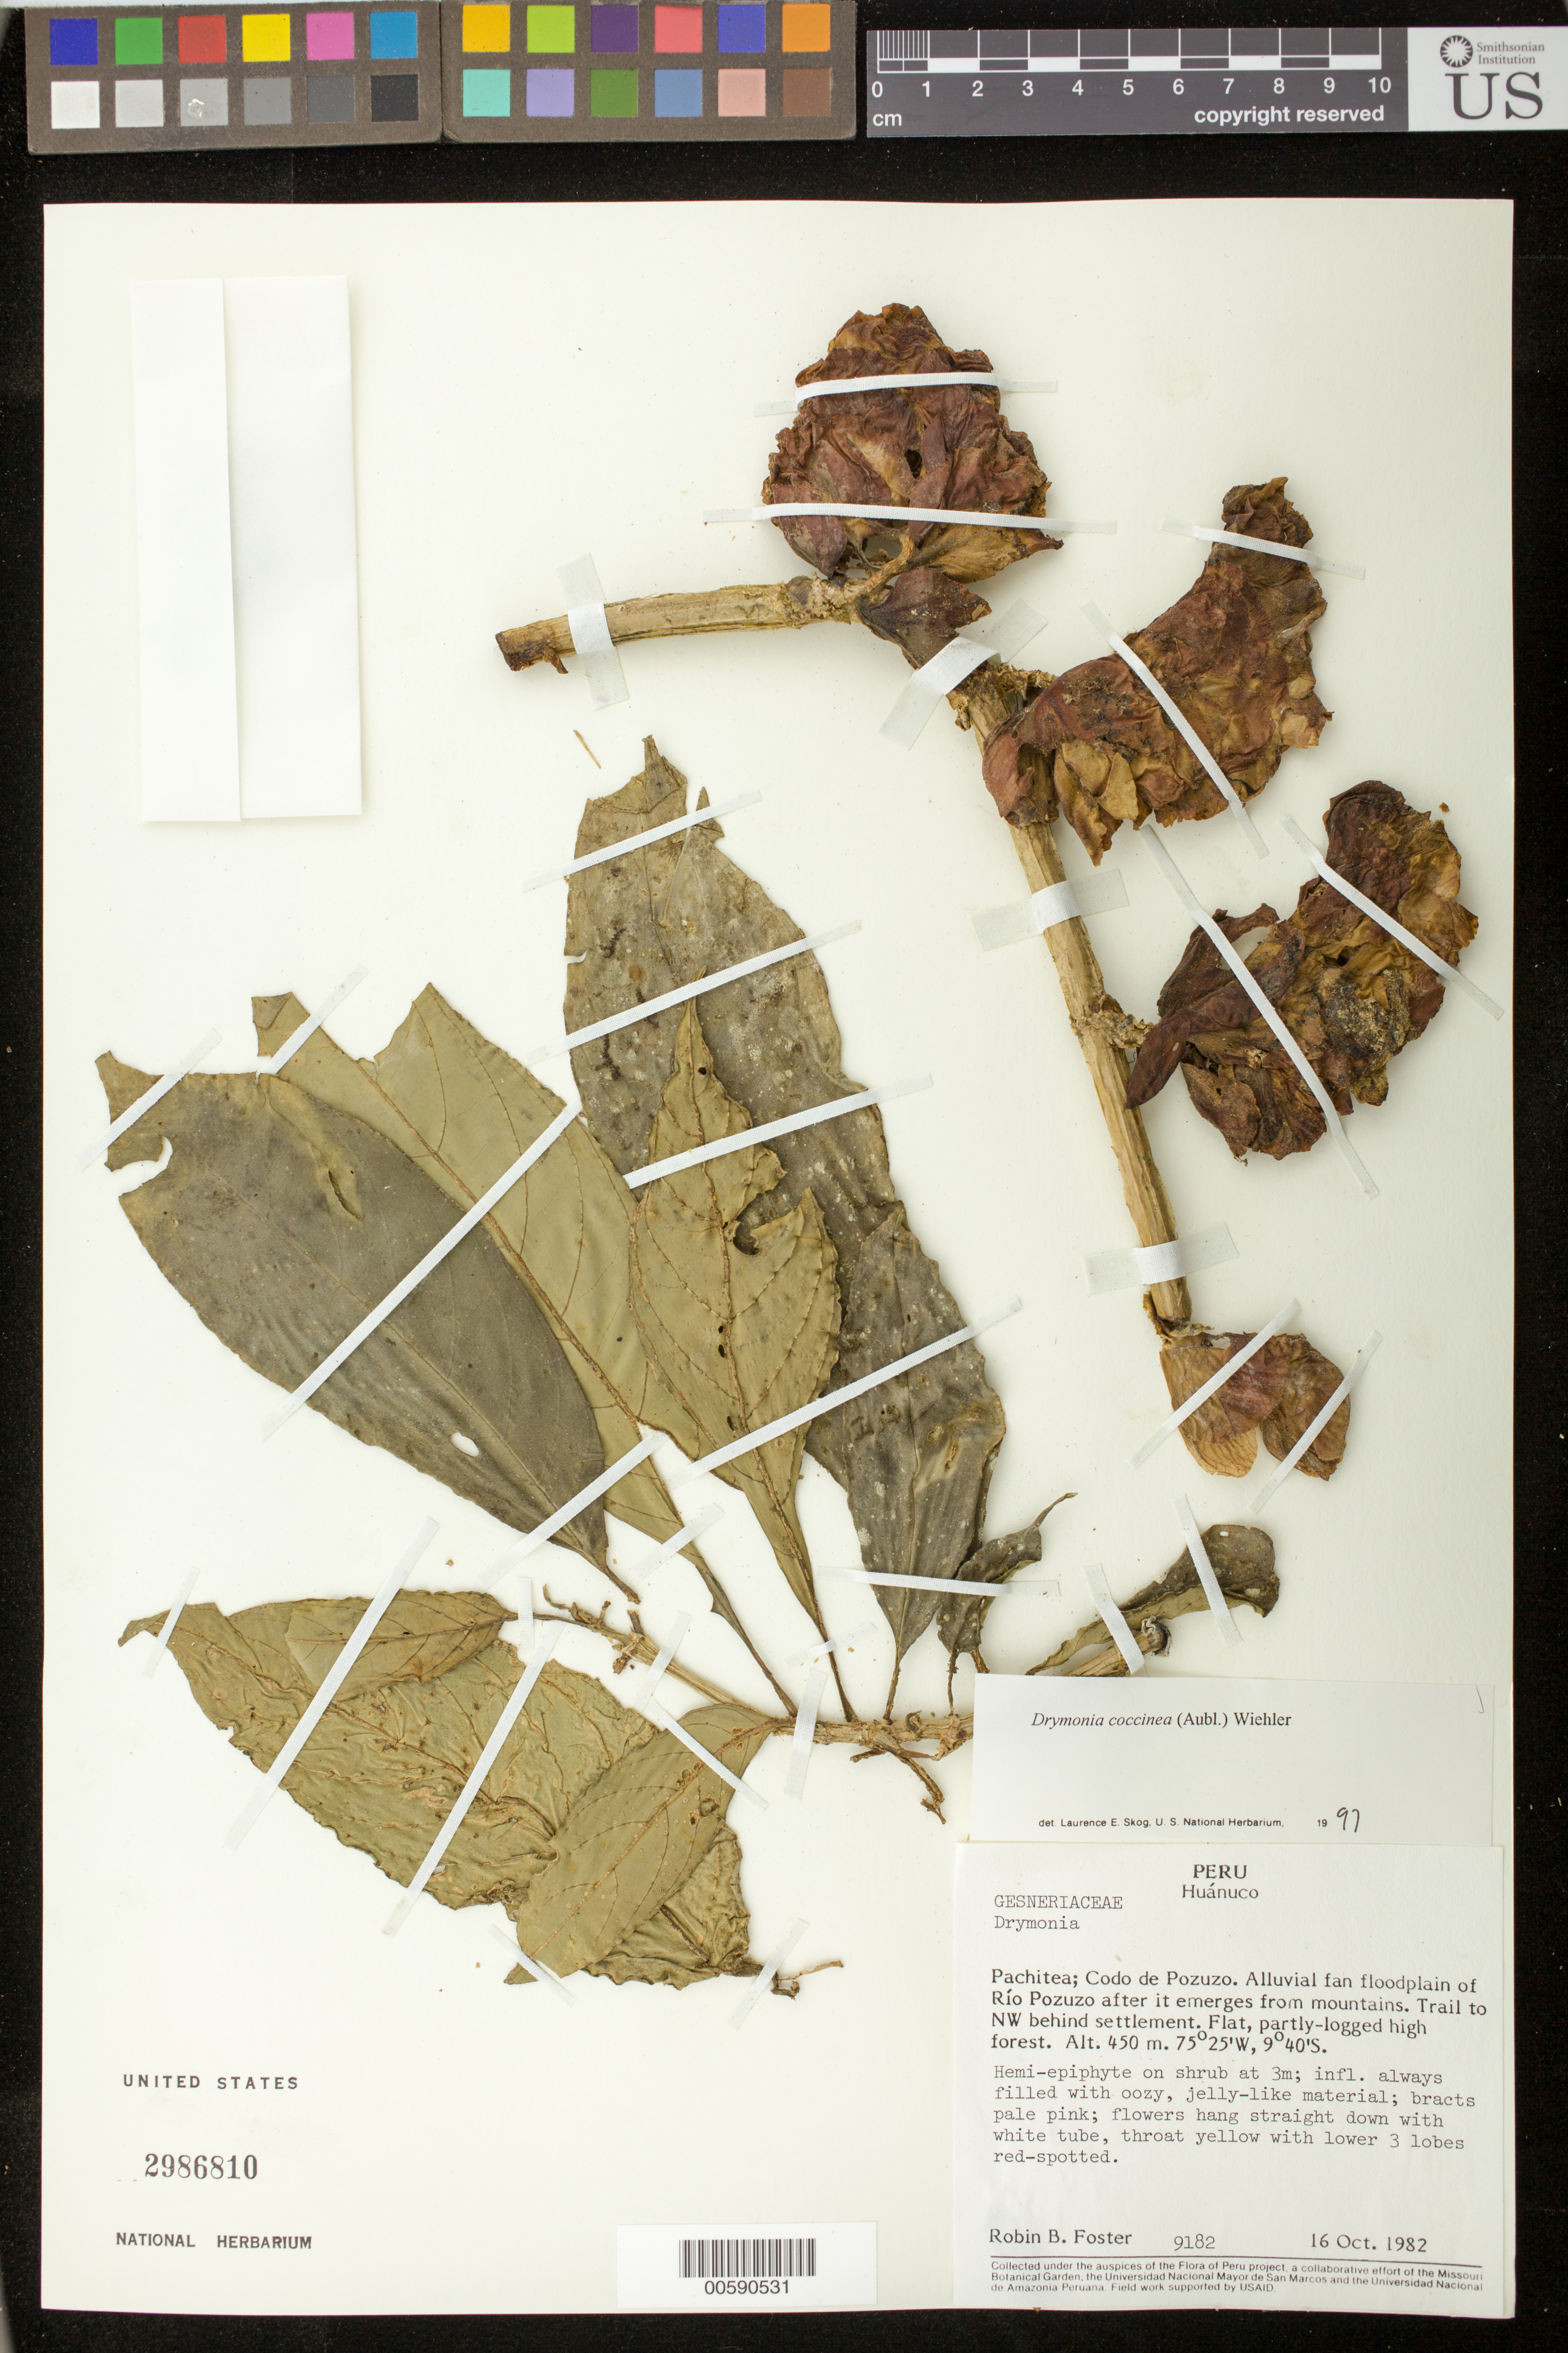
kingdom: Plantae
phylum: Tracheophyta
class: Magnoliopsida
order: Lamiales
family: Gesneriaceae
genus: Drymonia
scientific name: Drymonia coccinea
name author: (Aubl.) Wiehler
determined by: Skog, Laurence E.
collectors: R. B. Foster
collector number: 9182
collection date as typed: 16 Oct 1982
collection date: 1982-10-16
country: Peru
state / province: Huánuco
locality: Prov. Pachitea; Codo de Pozuzo, alluvial fan floodplain of Río Pozuzo after it emerges from mountains; trail to NW behind settlement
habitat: Flat, partly-logged high forest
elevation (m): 450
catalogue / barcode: US 2986810